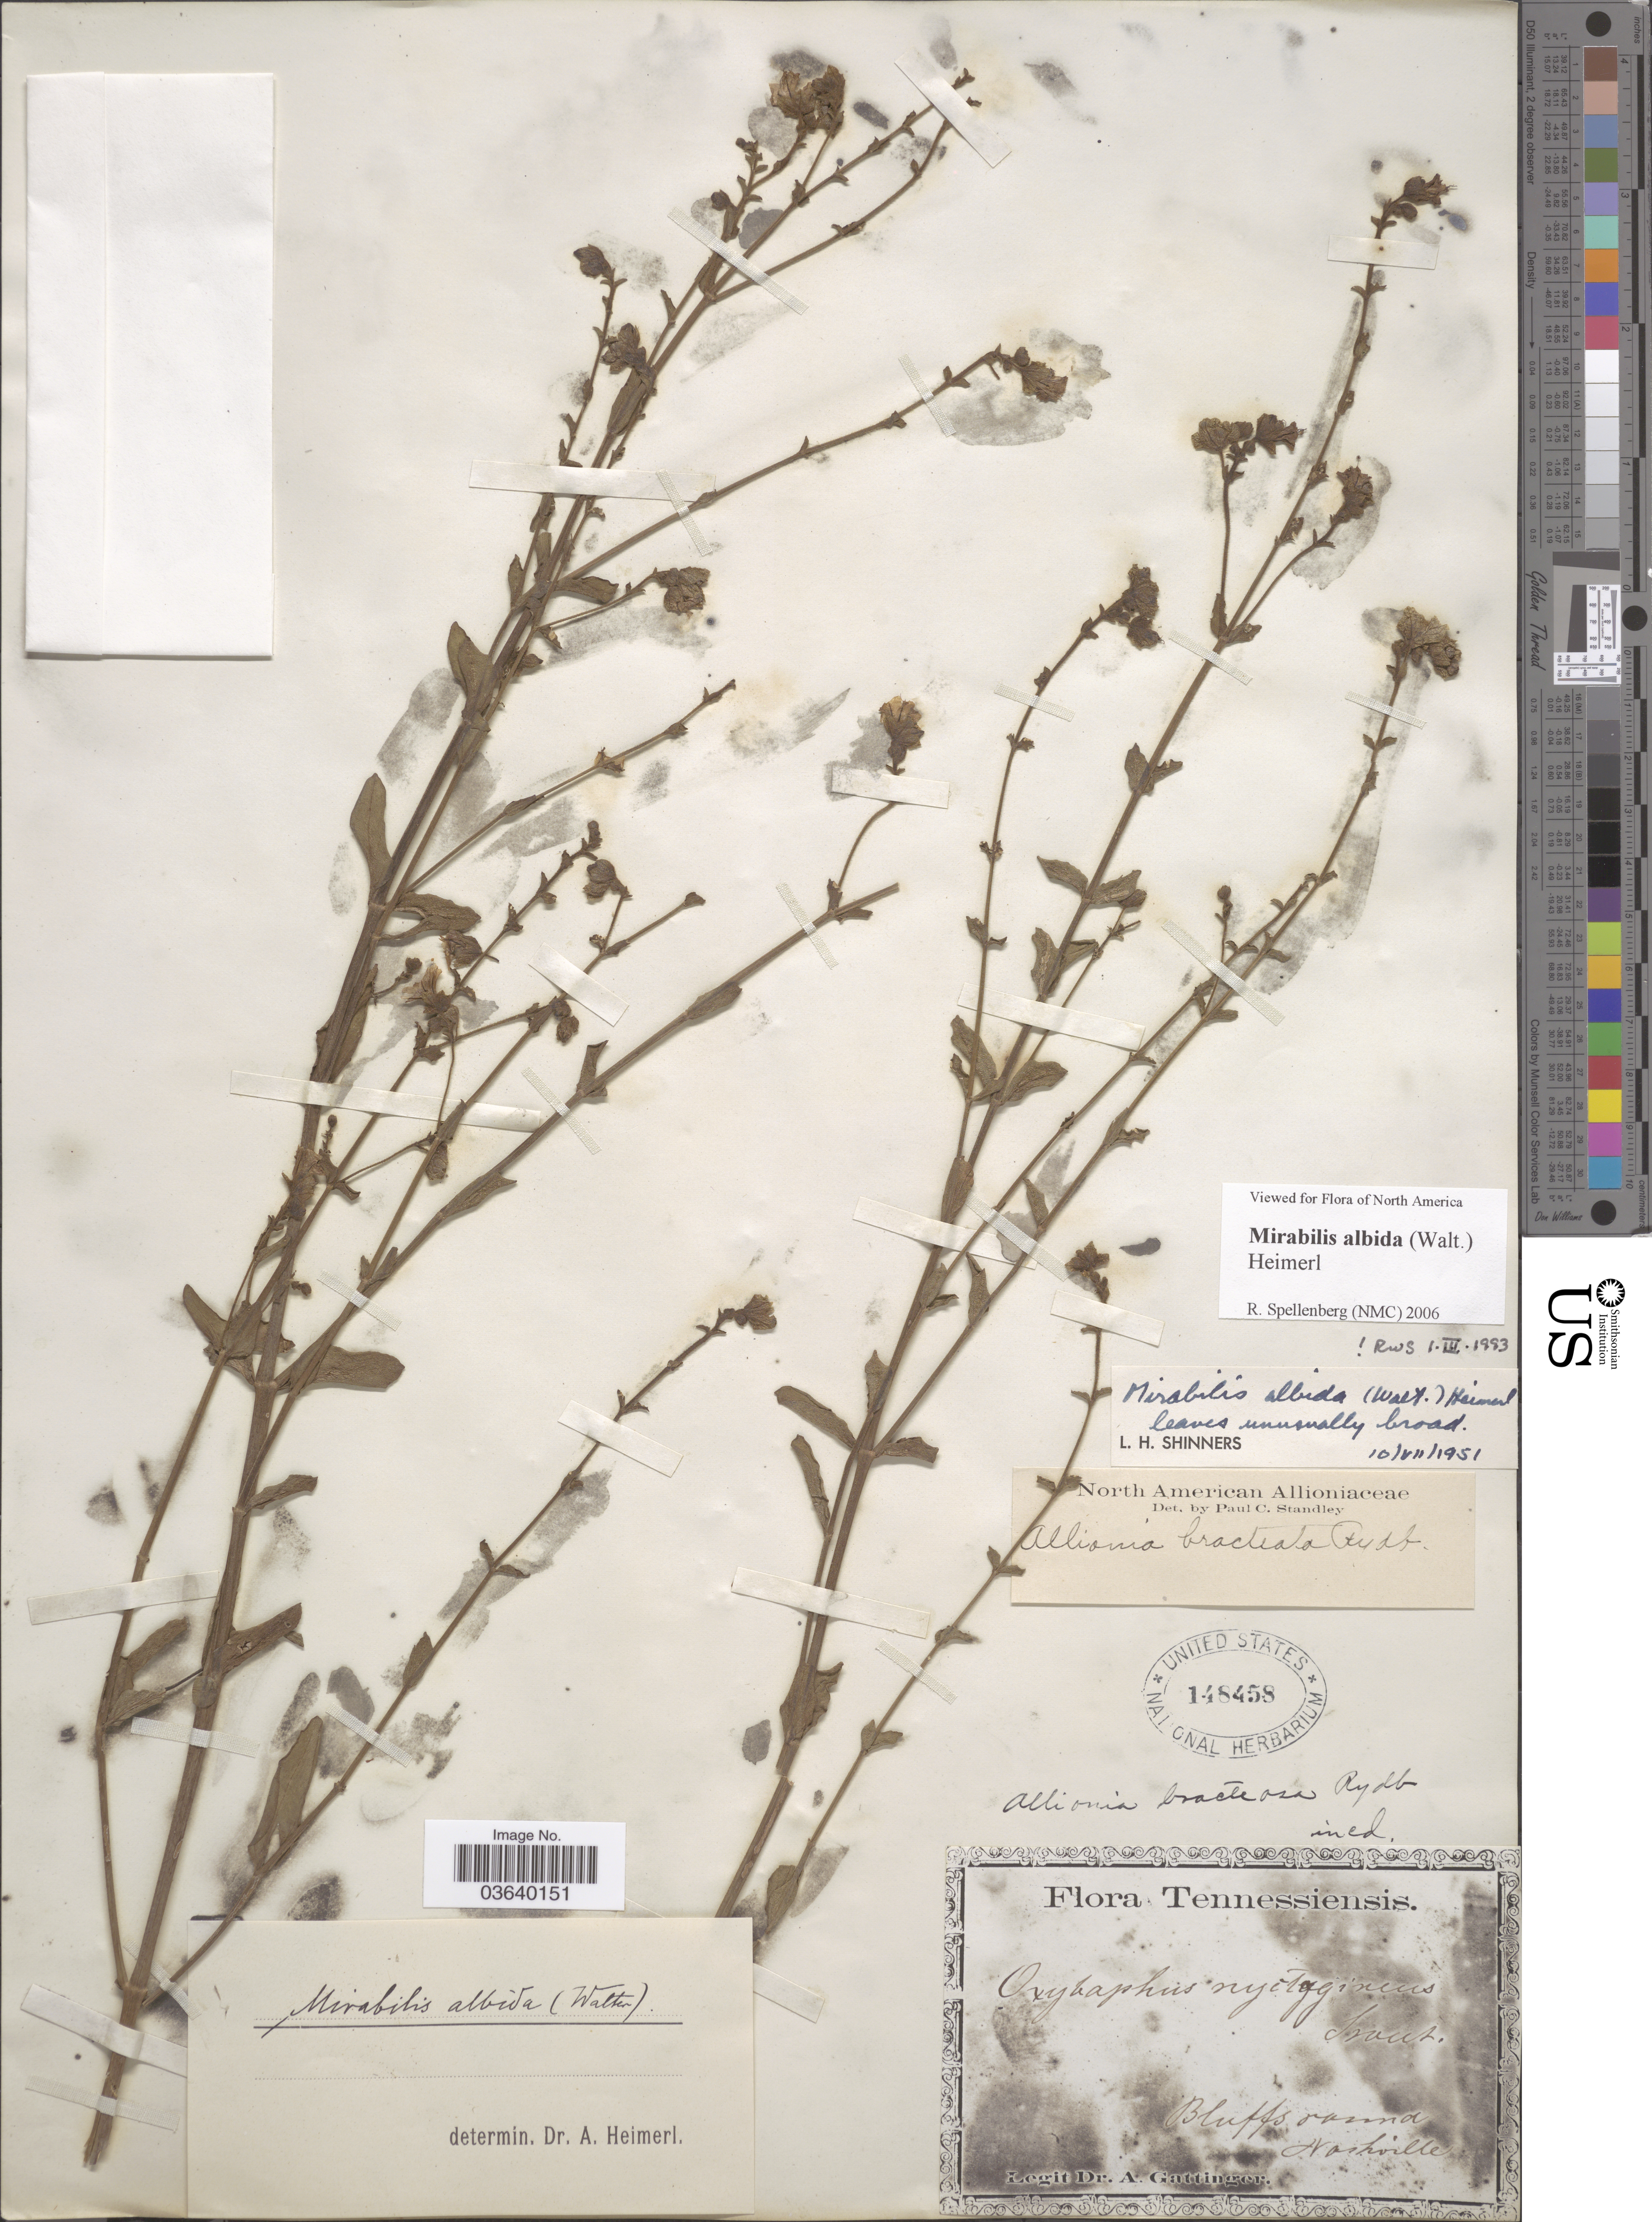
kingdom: Plantae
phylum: Tracheophyta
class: Magnoliopsida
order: Caryophyllales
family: Nyctaginaceae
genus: Mirabilis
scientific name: Mirabilis albida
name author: (Walter) Heimerl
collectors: A. Gattinger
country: United States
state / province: Tennessee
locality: Nashville.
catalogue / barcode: US 148458